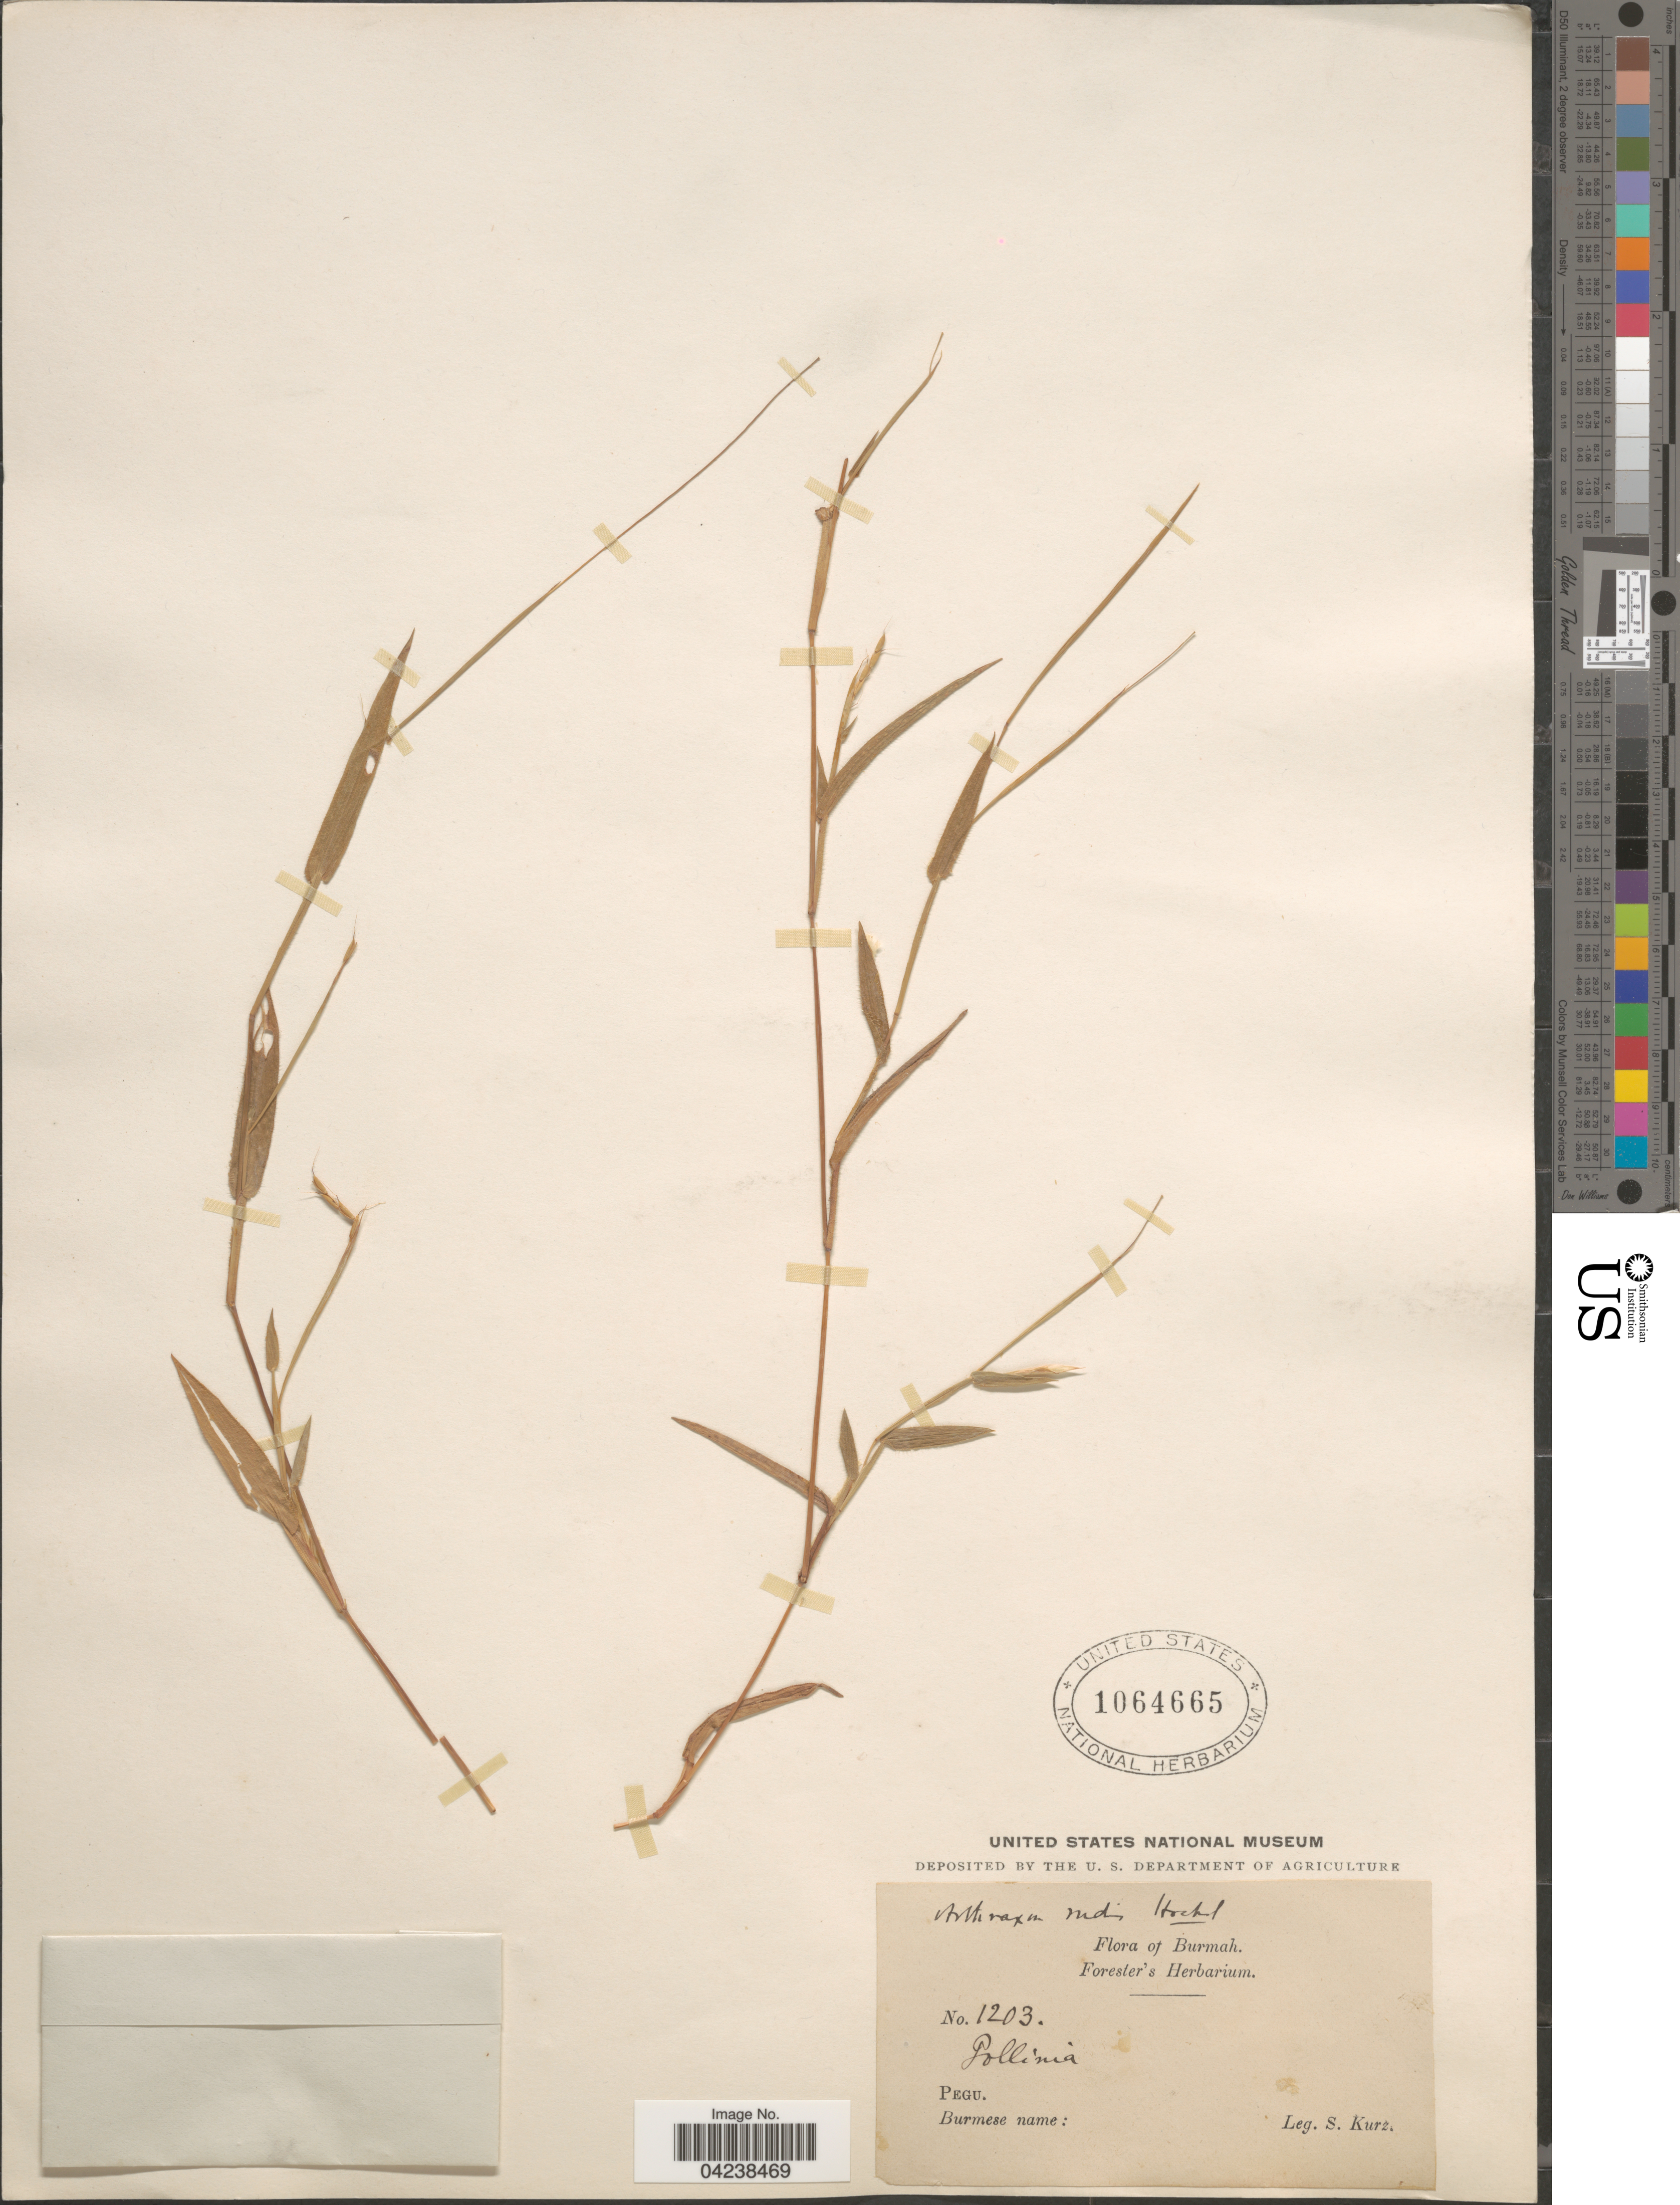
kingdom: Plantae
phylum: Tracheophyta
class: Liliopsida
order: Poales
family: Poaceae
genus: Arthraxon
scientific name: Arthraxon hispidus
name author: (Thunb.) Makino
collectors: S. Kurz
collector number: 1203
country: Myanmar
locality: Burmah. Pegu.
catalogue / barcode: US 1064665